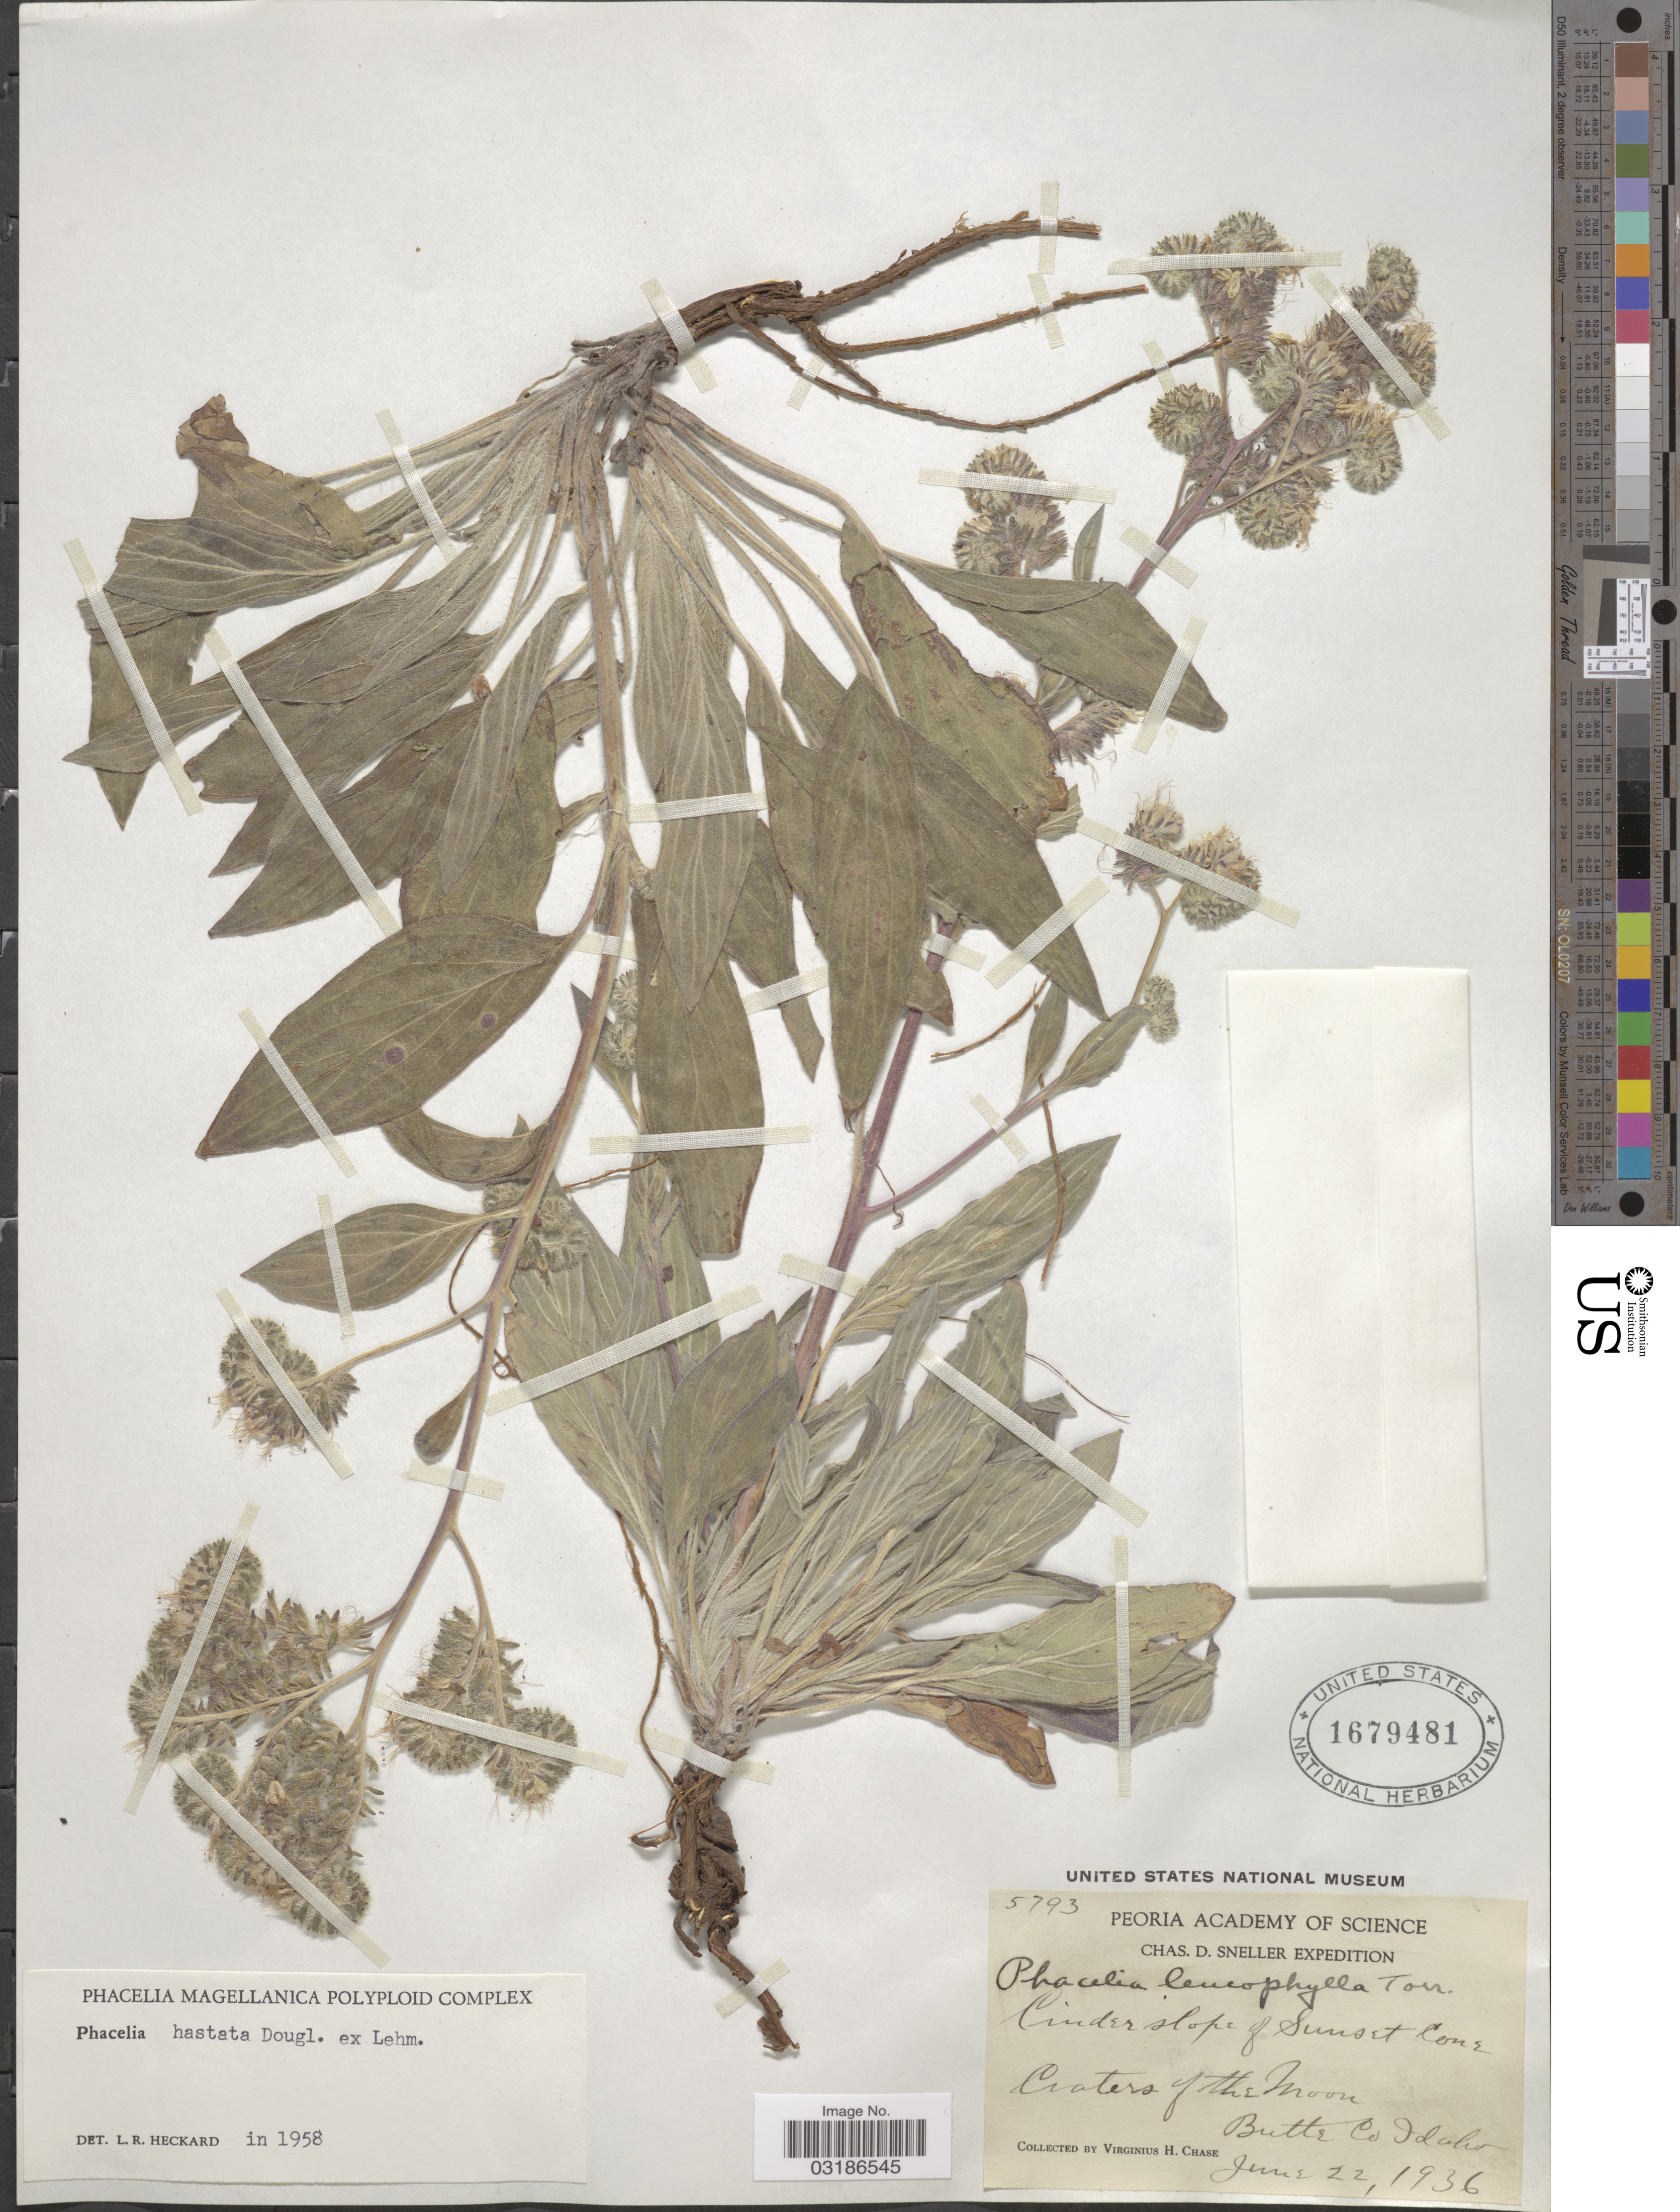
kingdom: Plantae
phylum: Tracheophyta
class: Magnoliopsida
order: Boraginales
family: Hydrophyllaceae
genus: Phacelia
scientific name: Phacelia hastata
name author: Douglas ex Lehm.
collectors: V. H. Chase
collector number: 5793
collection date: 1921-06-22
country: United States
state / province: Idaho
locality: Cinder slope of Sunset Cone, Craters of the Moon, Butte Co., Idaho.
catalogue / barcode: US 1679481